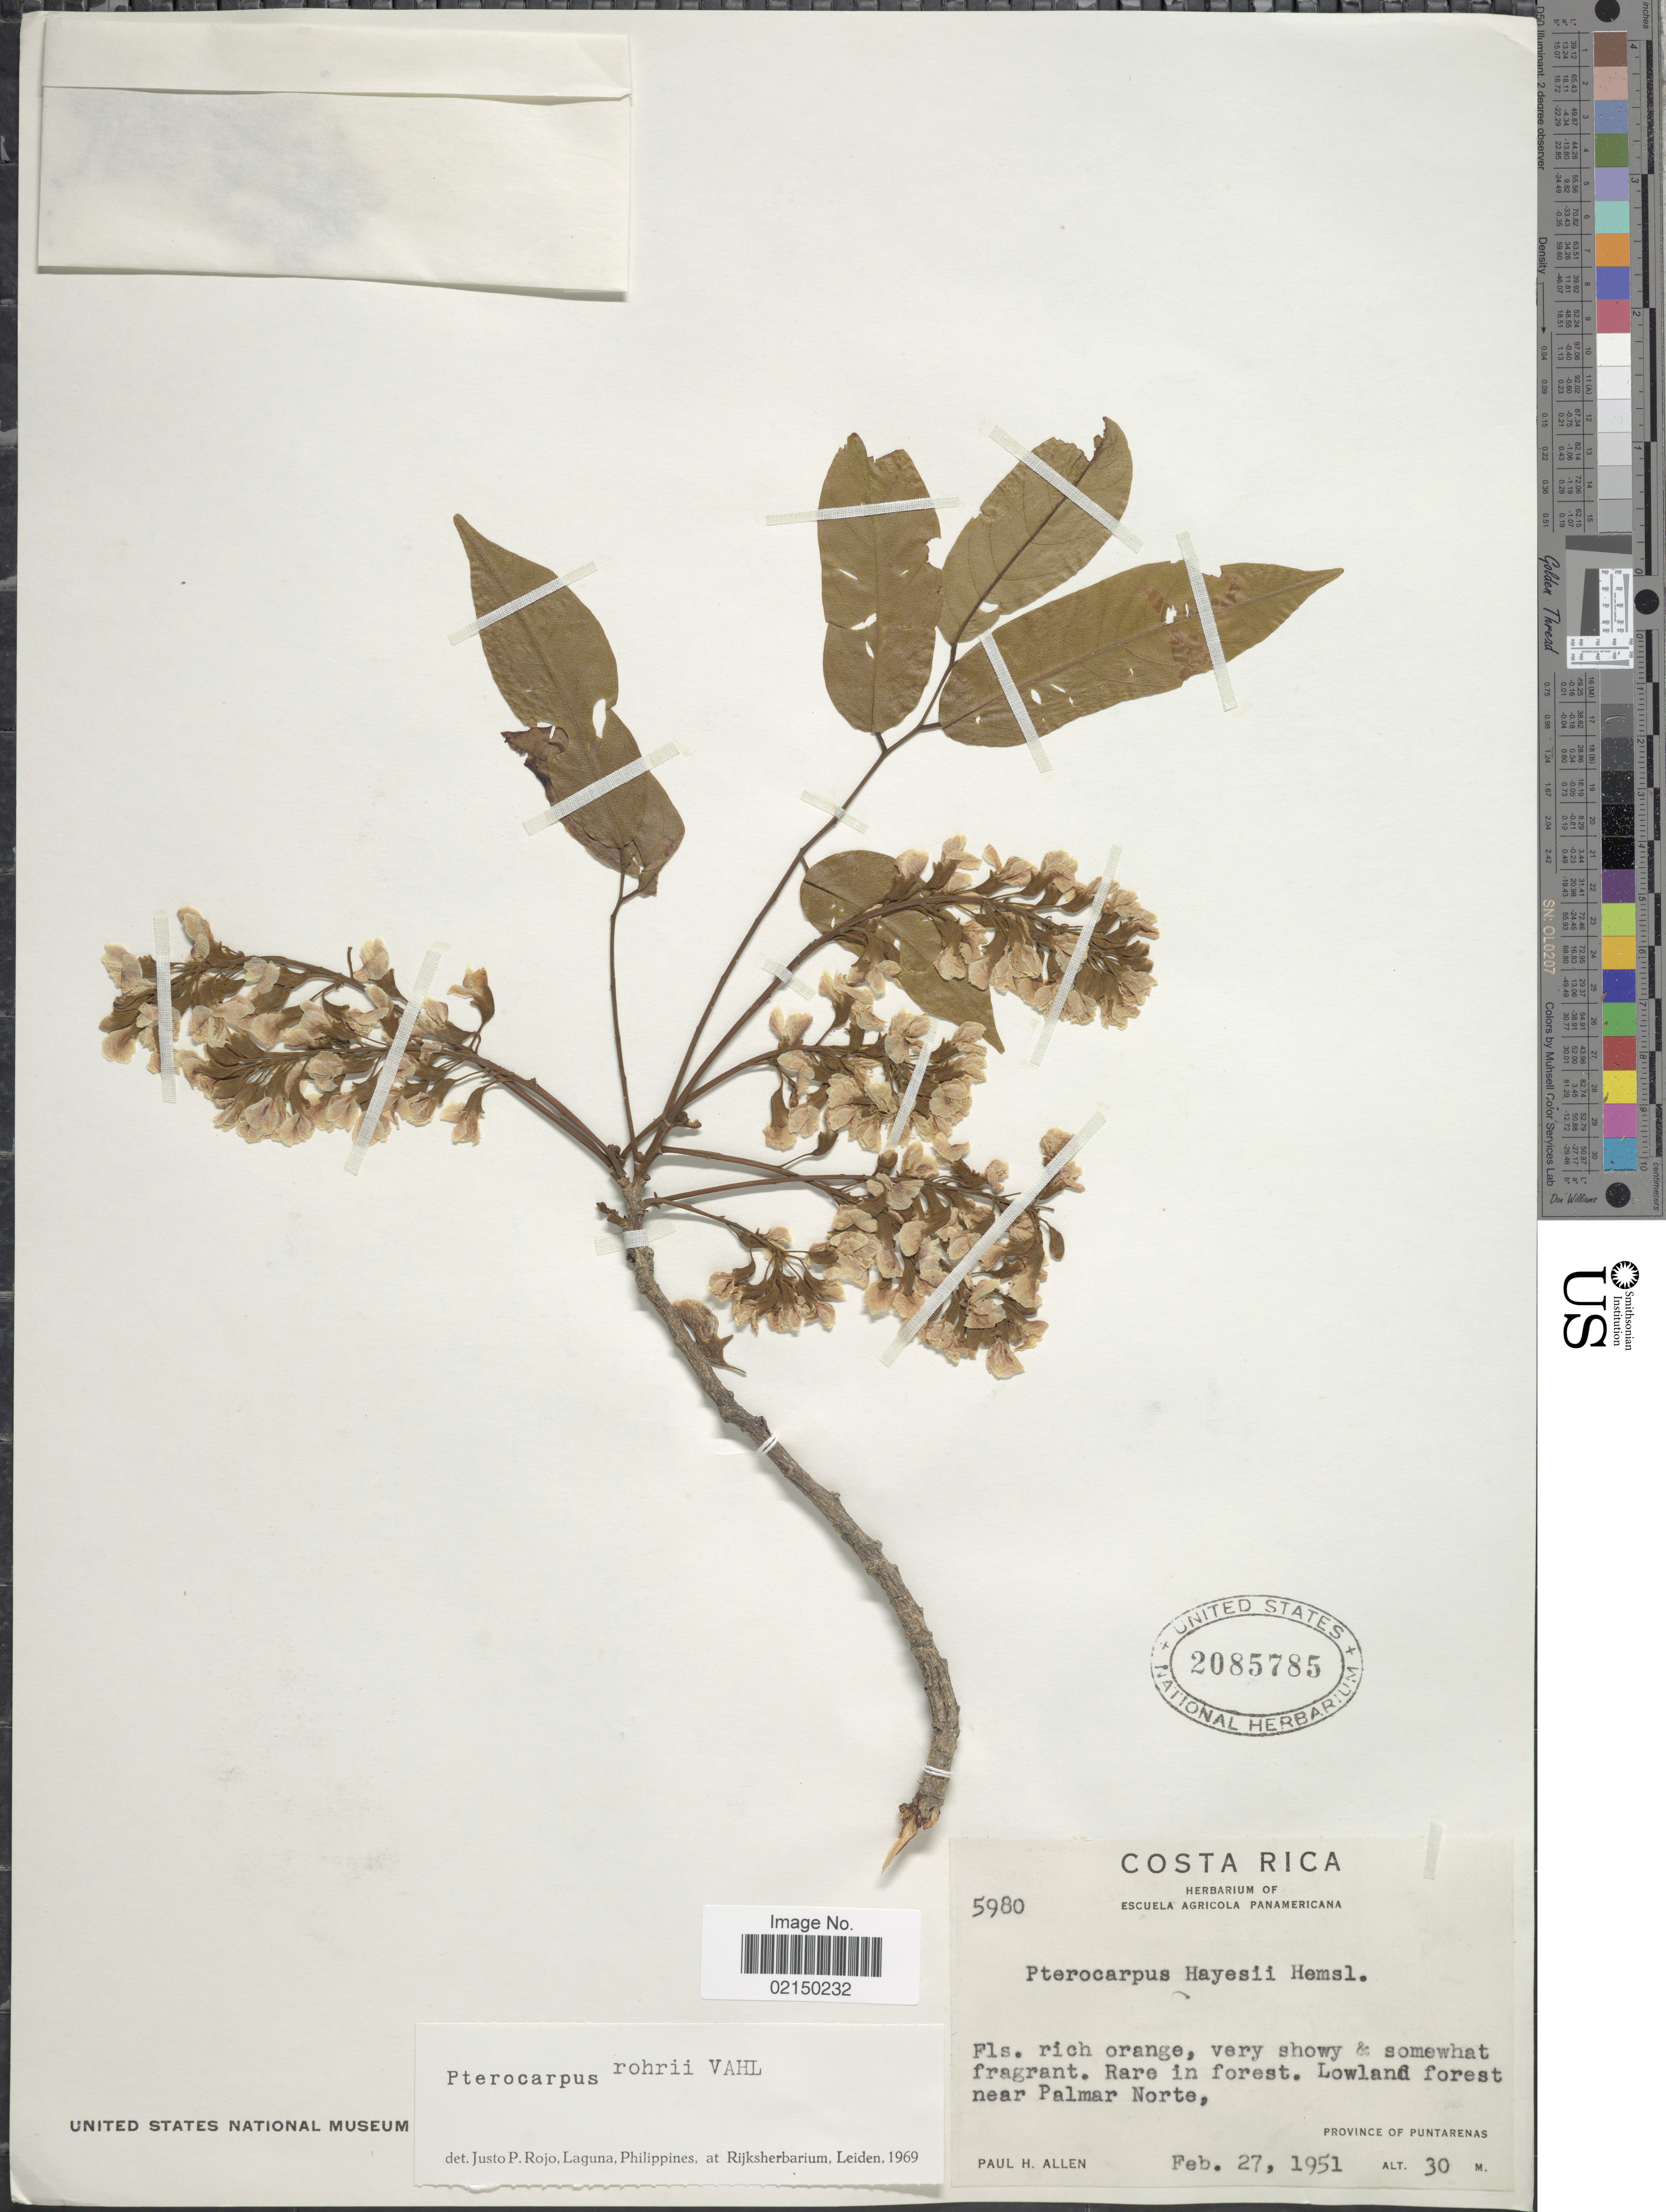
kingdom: Plantae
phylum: Tracheophyta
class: Magnoliopsida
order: Fabales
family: Fabaceae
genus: Pterocarpus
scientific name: Pterocarpus hayesii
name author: Hemsl.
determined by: Klitgaard, B. B.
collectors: P. H. Allen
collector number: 5980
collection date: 1951-02-27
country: Costa Rica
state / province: Puntarenas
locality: Lowland forest near Palmar Norte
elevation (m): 30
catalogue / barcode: US 2085785